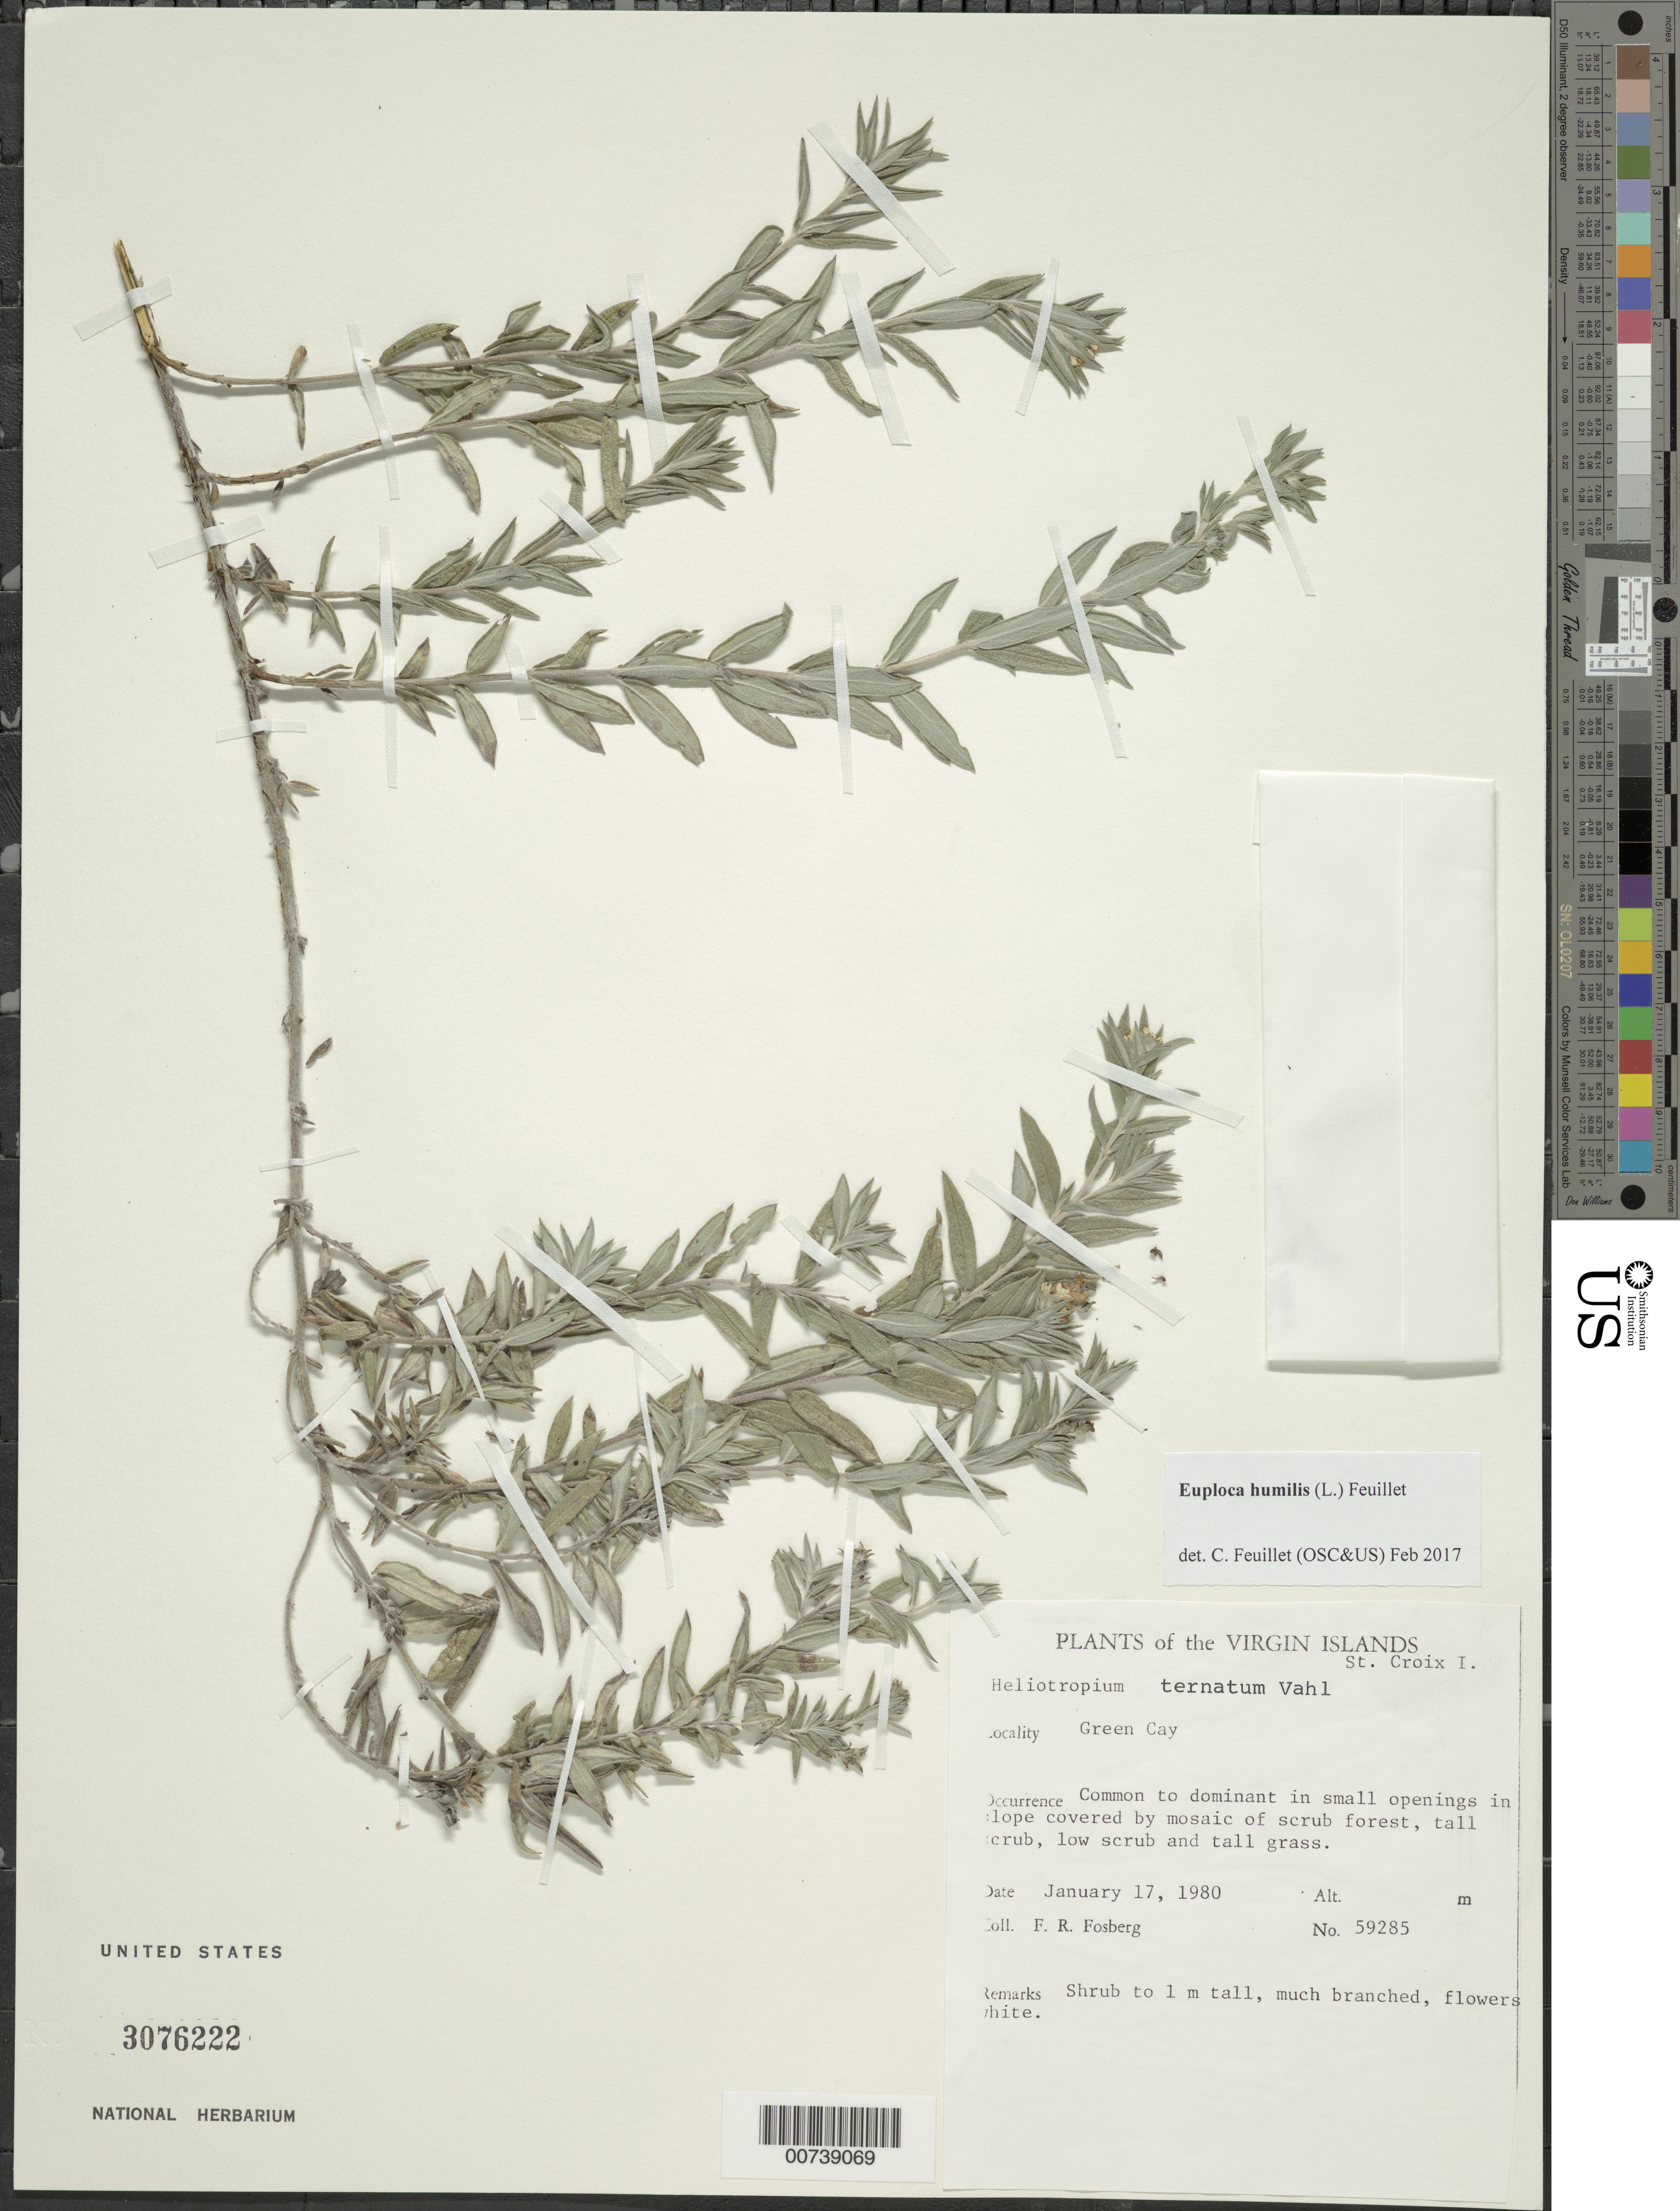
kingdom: Plantae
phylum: Tracheophyta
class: Magnoliopsida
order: Boraginales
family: Heliotropiaceae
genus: Euploca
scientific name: Euploca humilis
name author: (L.) Feuillet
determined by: Feuillet, C.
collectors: F. R. Fosberg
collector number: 59285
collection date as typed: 17 Jan 1980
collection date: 1980-01-17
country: U.S. Virgin Islands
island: St. Croix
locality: Green Cay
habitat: Common to dominant in small openings in slope covered by mosaic of scrub forest, tall scrub and tall grass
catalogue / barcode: US 3076222